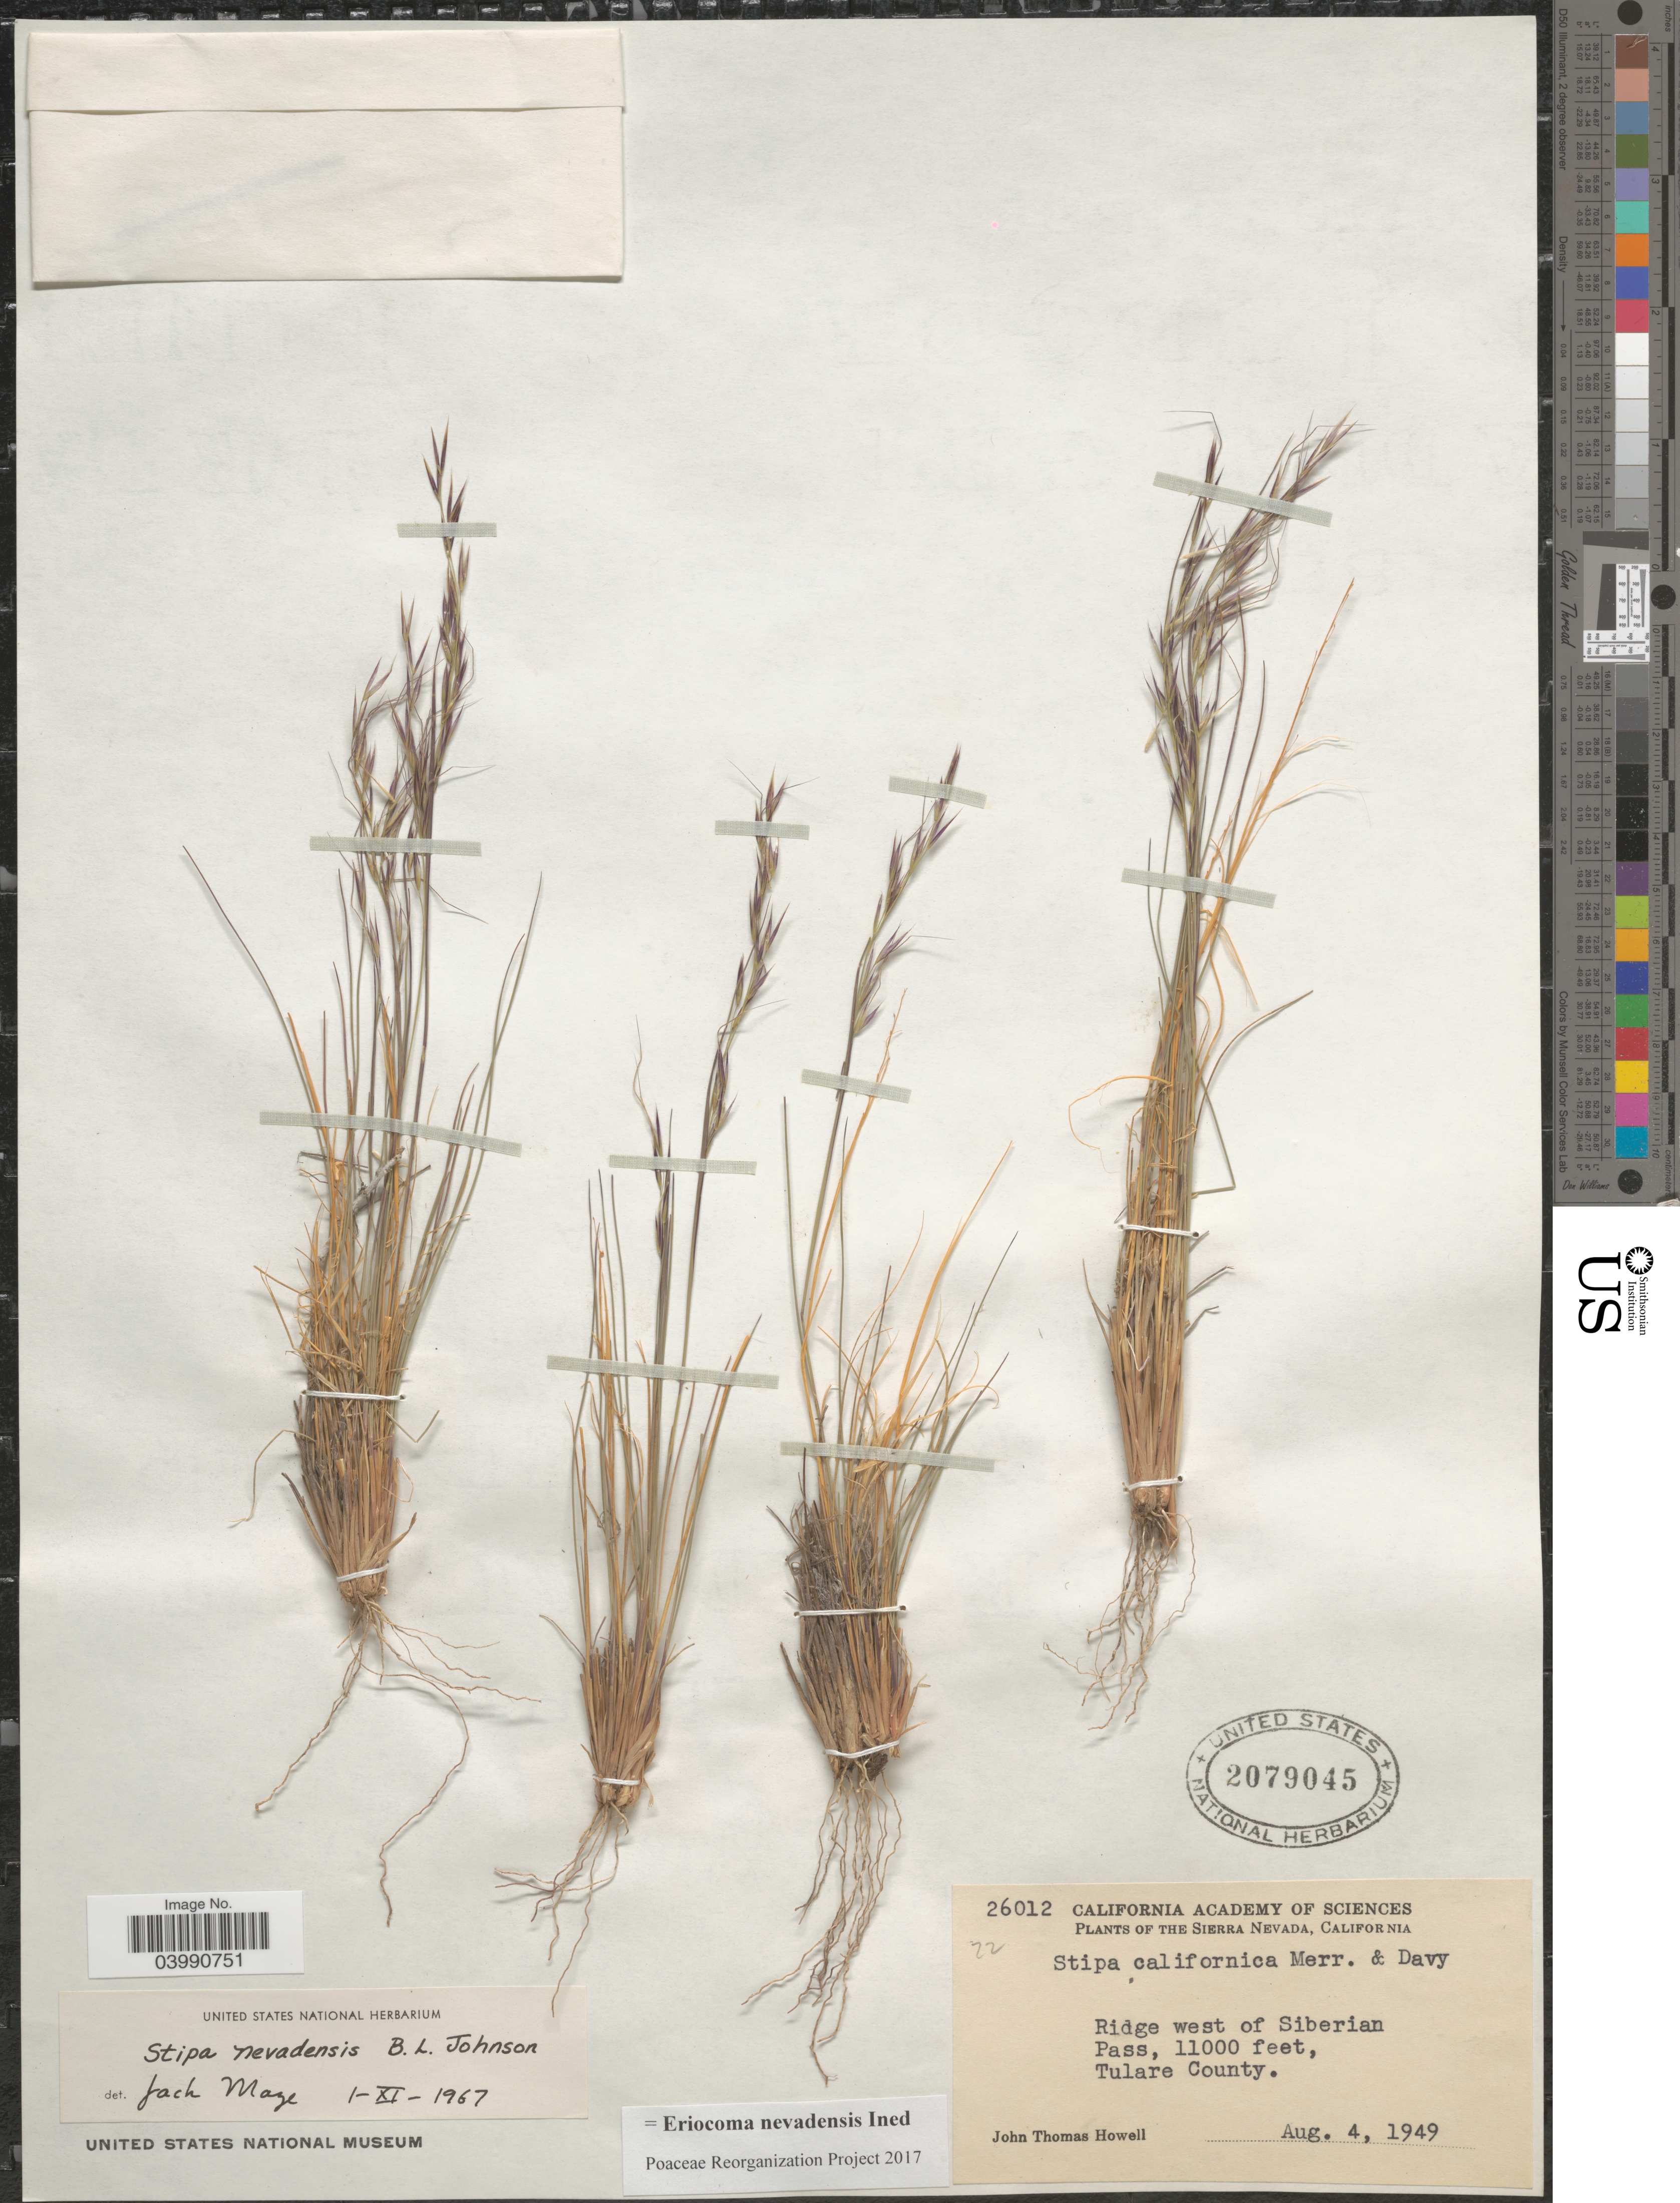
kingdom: Plantae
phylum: Tracheophyta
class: Liliopsida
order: Poales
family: Poaceae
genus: Eriocoma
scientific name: Eriocoma nevadensis ined.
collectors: J. T. Howell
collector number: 26012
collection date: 1949-08-04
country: United States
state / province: California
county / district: Tulare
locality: The Sierra Nevada. Ridge west of Siberian Pass, Tulare County.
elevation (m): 3353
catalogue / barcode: US 2079045